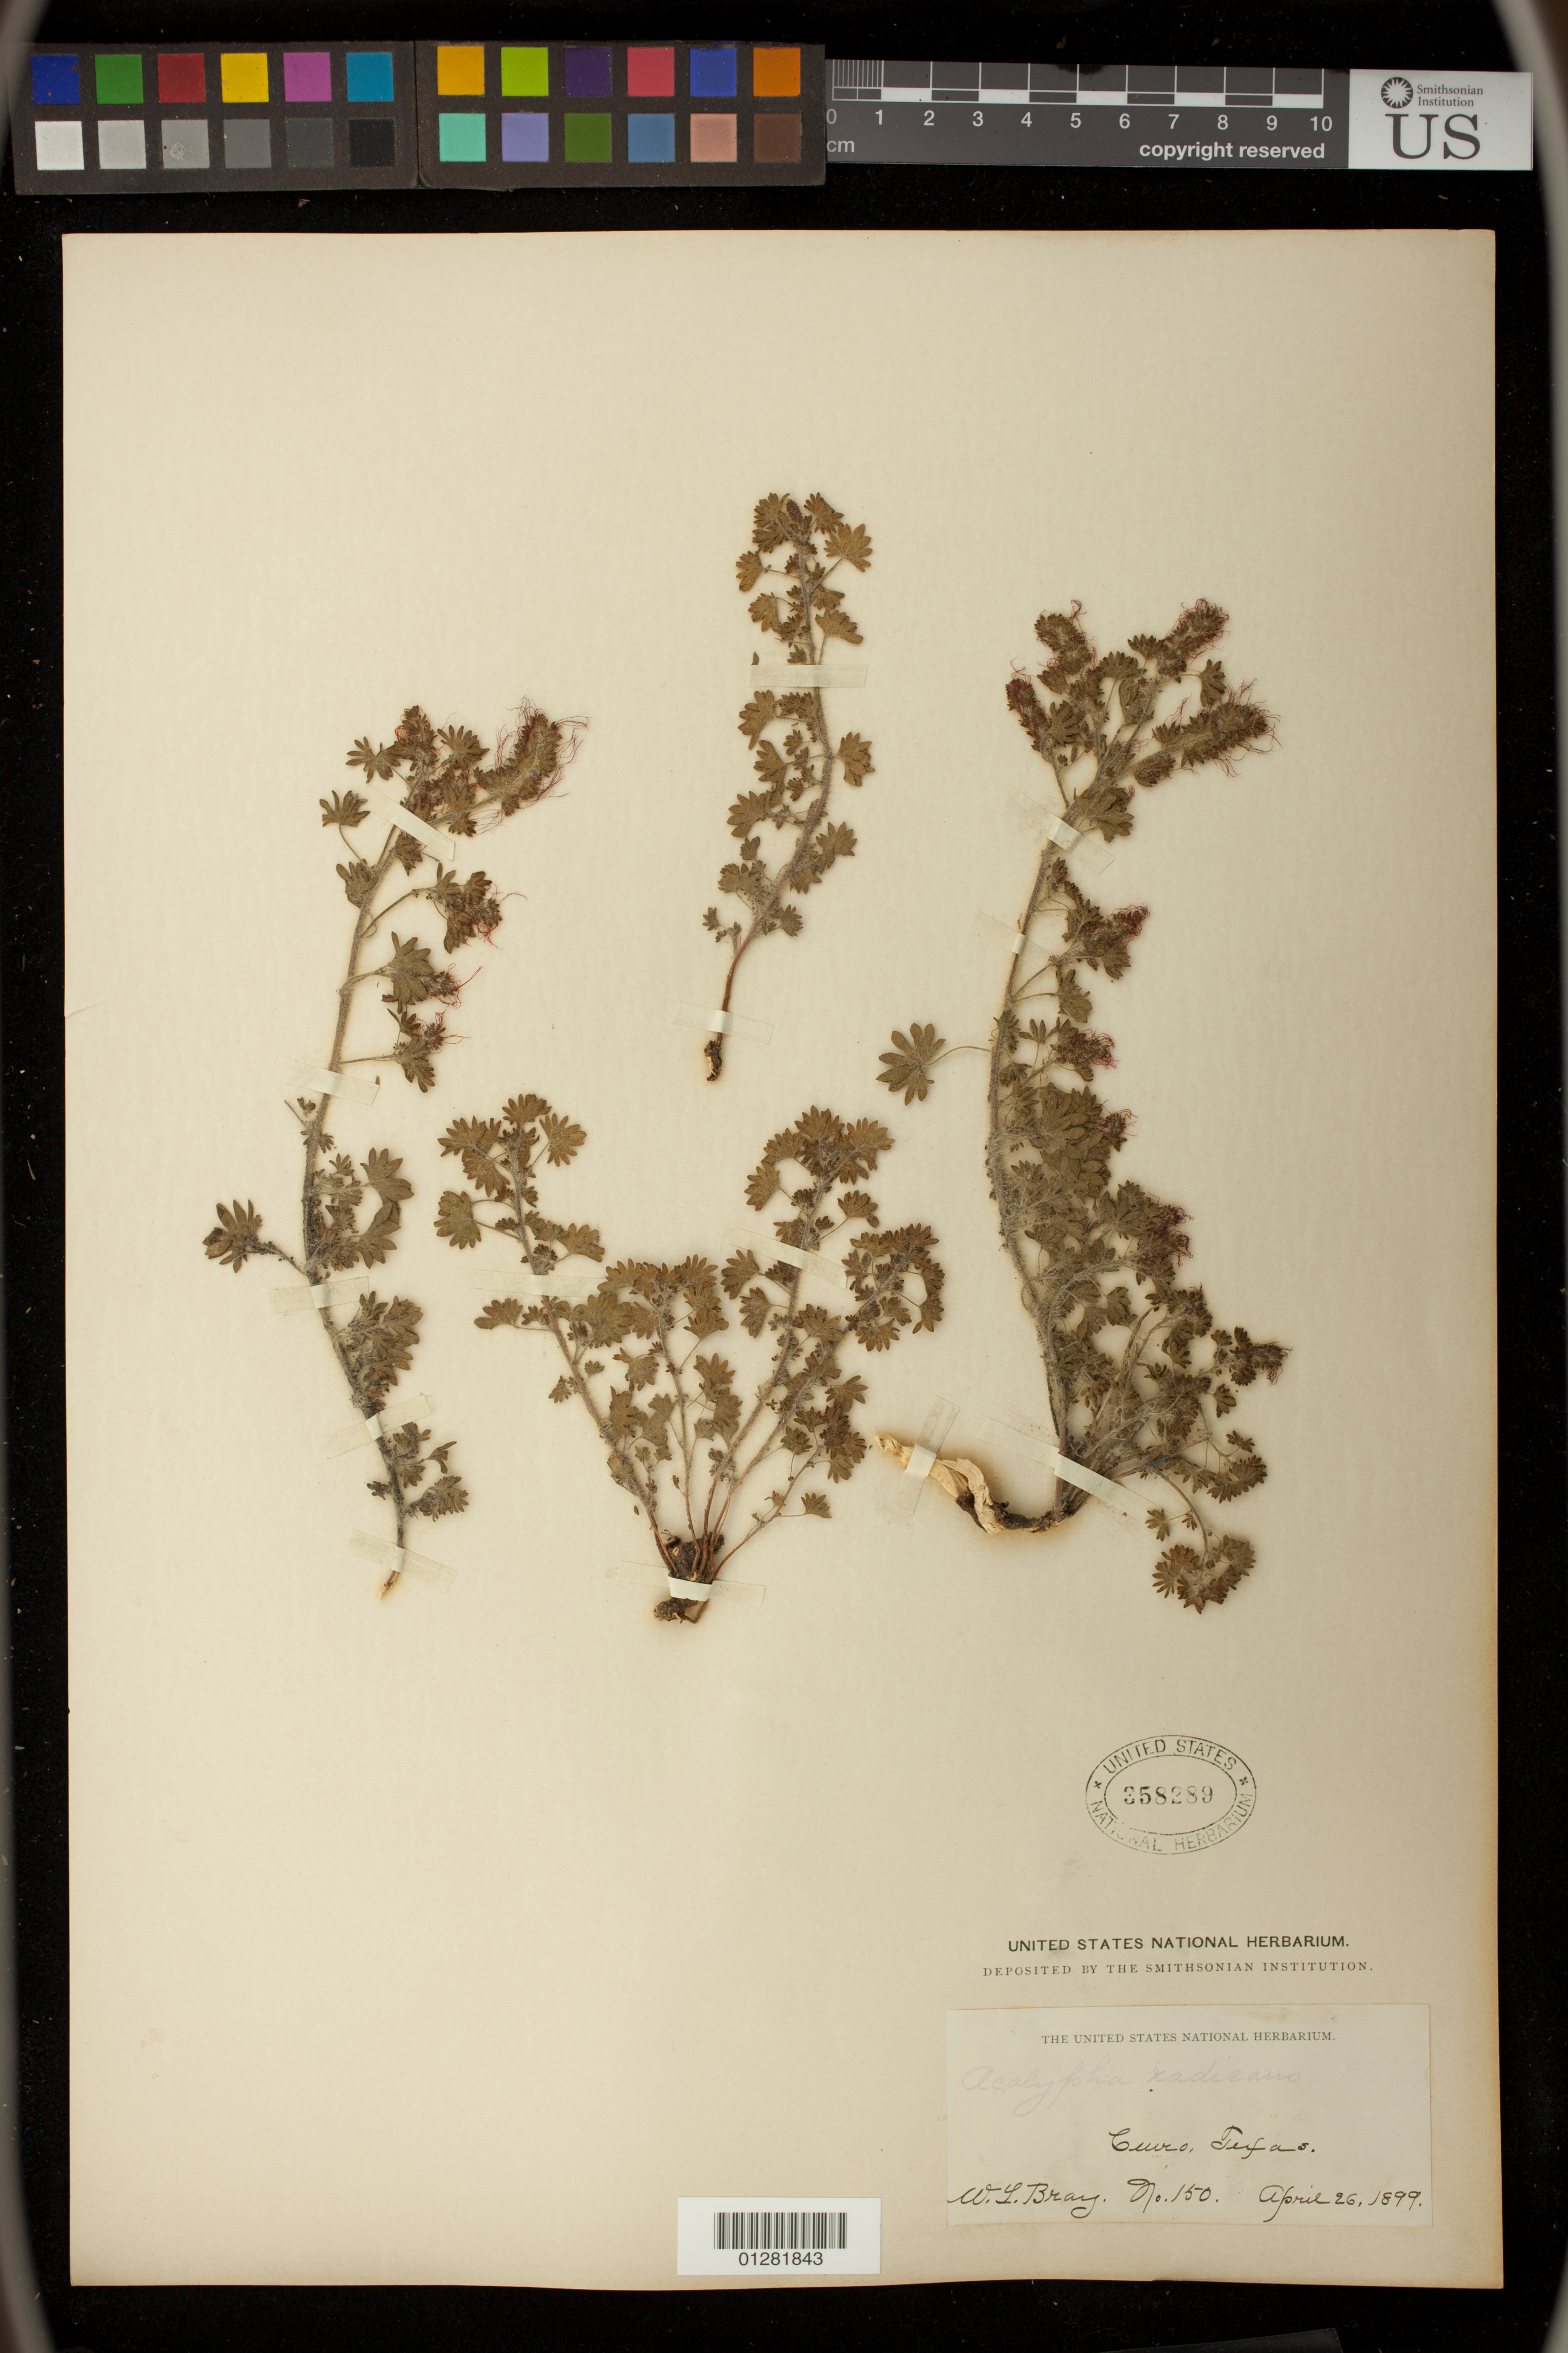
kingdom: Plantae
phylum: Tracheophyta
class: Magnoliopsida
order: Malpighiales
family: Euphorbiaceae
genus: Acalypha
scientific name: Acalypha radians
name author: Torr.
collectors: W. L. Bray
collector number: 150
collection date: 1899-04-26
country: United States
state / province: Texas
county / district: Dewitt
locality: Cuero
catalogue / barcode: US 358289